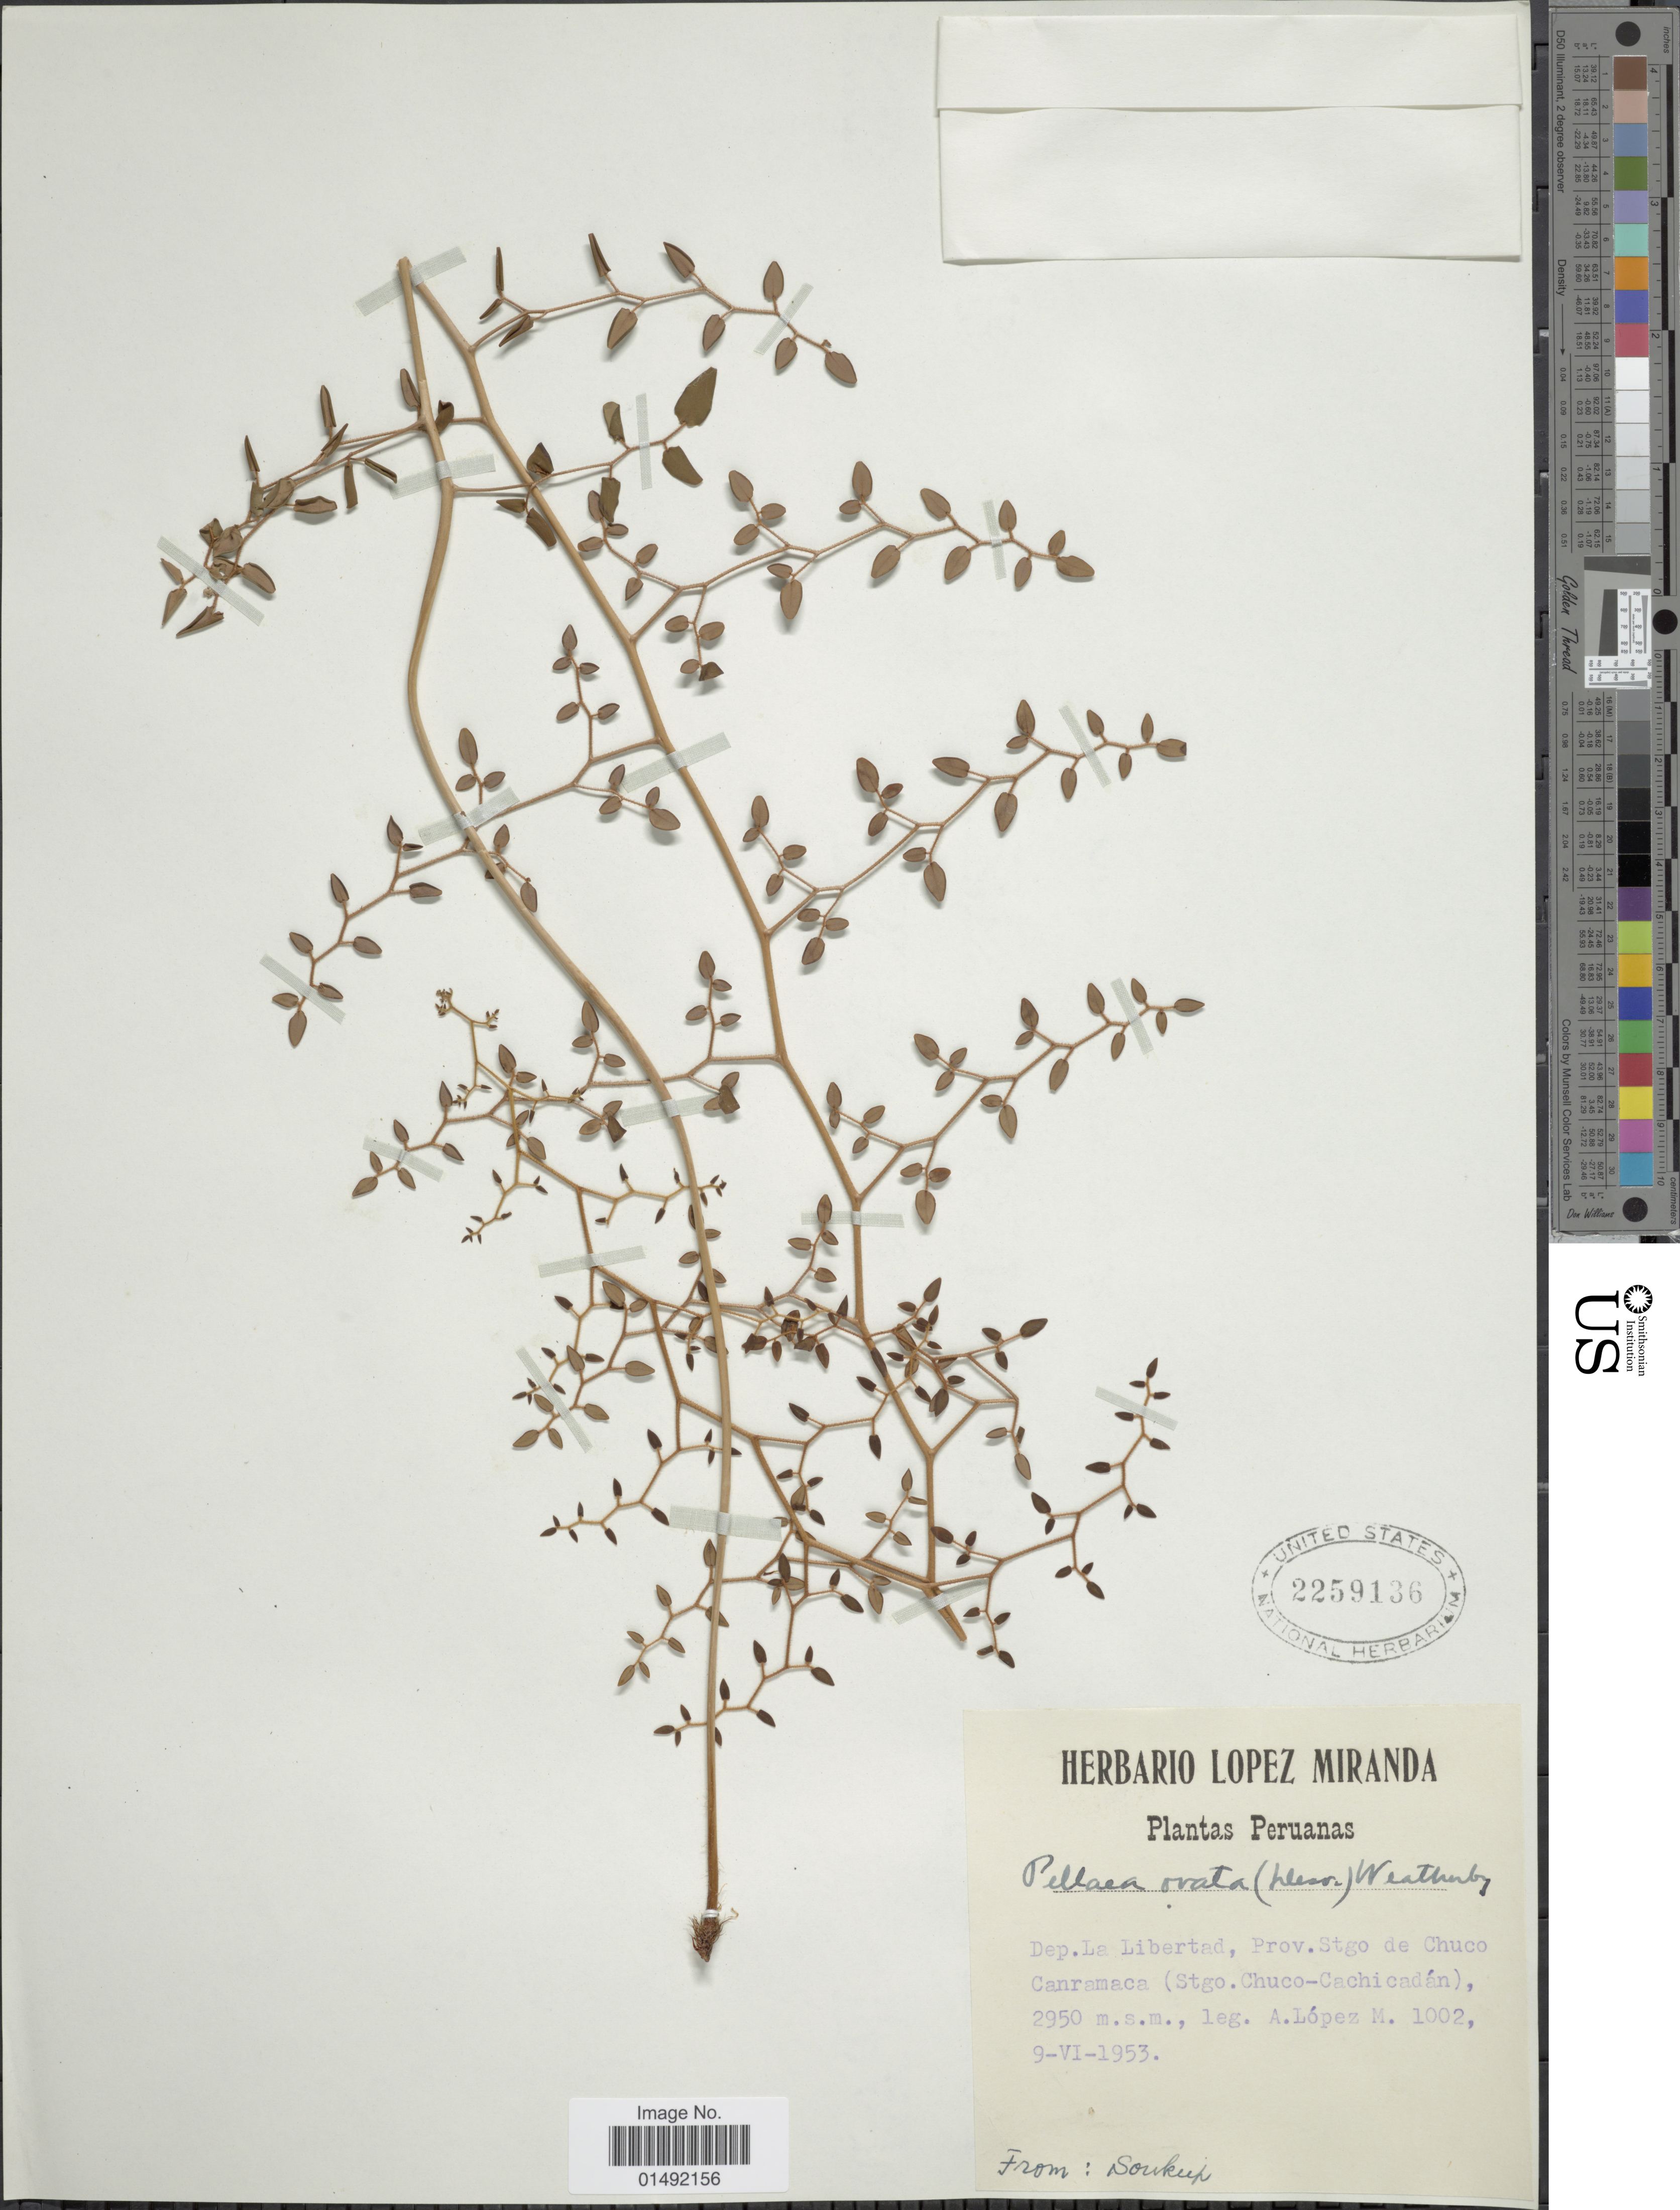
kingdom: Plantae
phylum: Tracheophyta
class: Polypodiopsida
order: Polypodiales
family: Pteridaceae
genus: Pellaea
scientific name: Pellaea ovata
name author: (Desv.) Weath.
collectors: A. López M.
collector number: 1002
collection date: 1953-06-09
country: Peru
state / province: La Libertad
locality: Dep La Libertad, prov. Stgo de Chuco Canramaca (Stgo. Chuco-Cachicadán)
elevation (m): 2950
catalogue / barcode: US 2259136